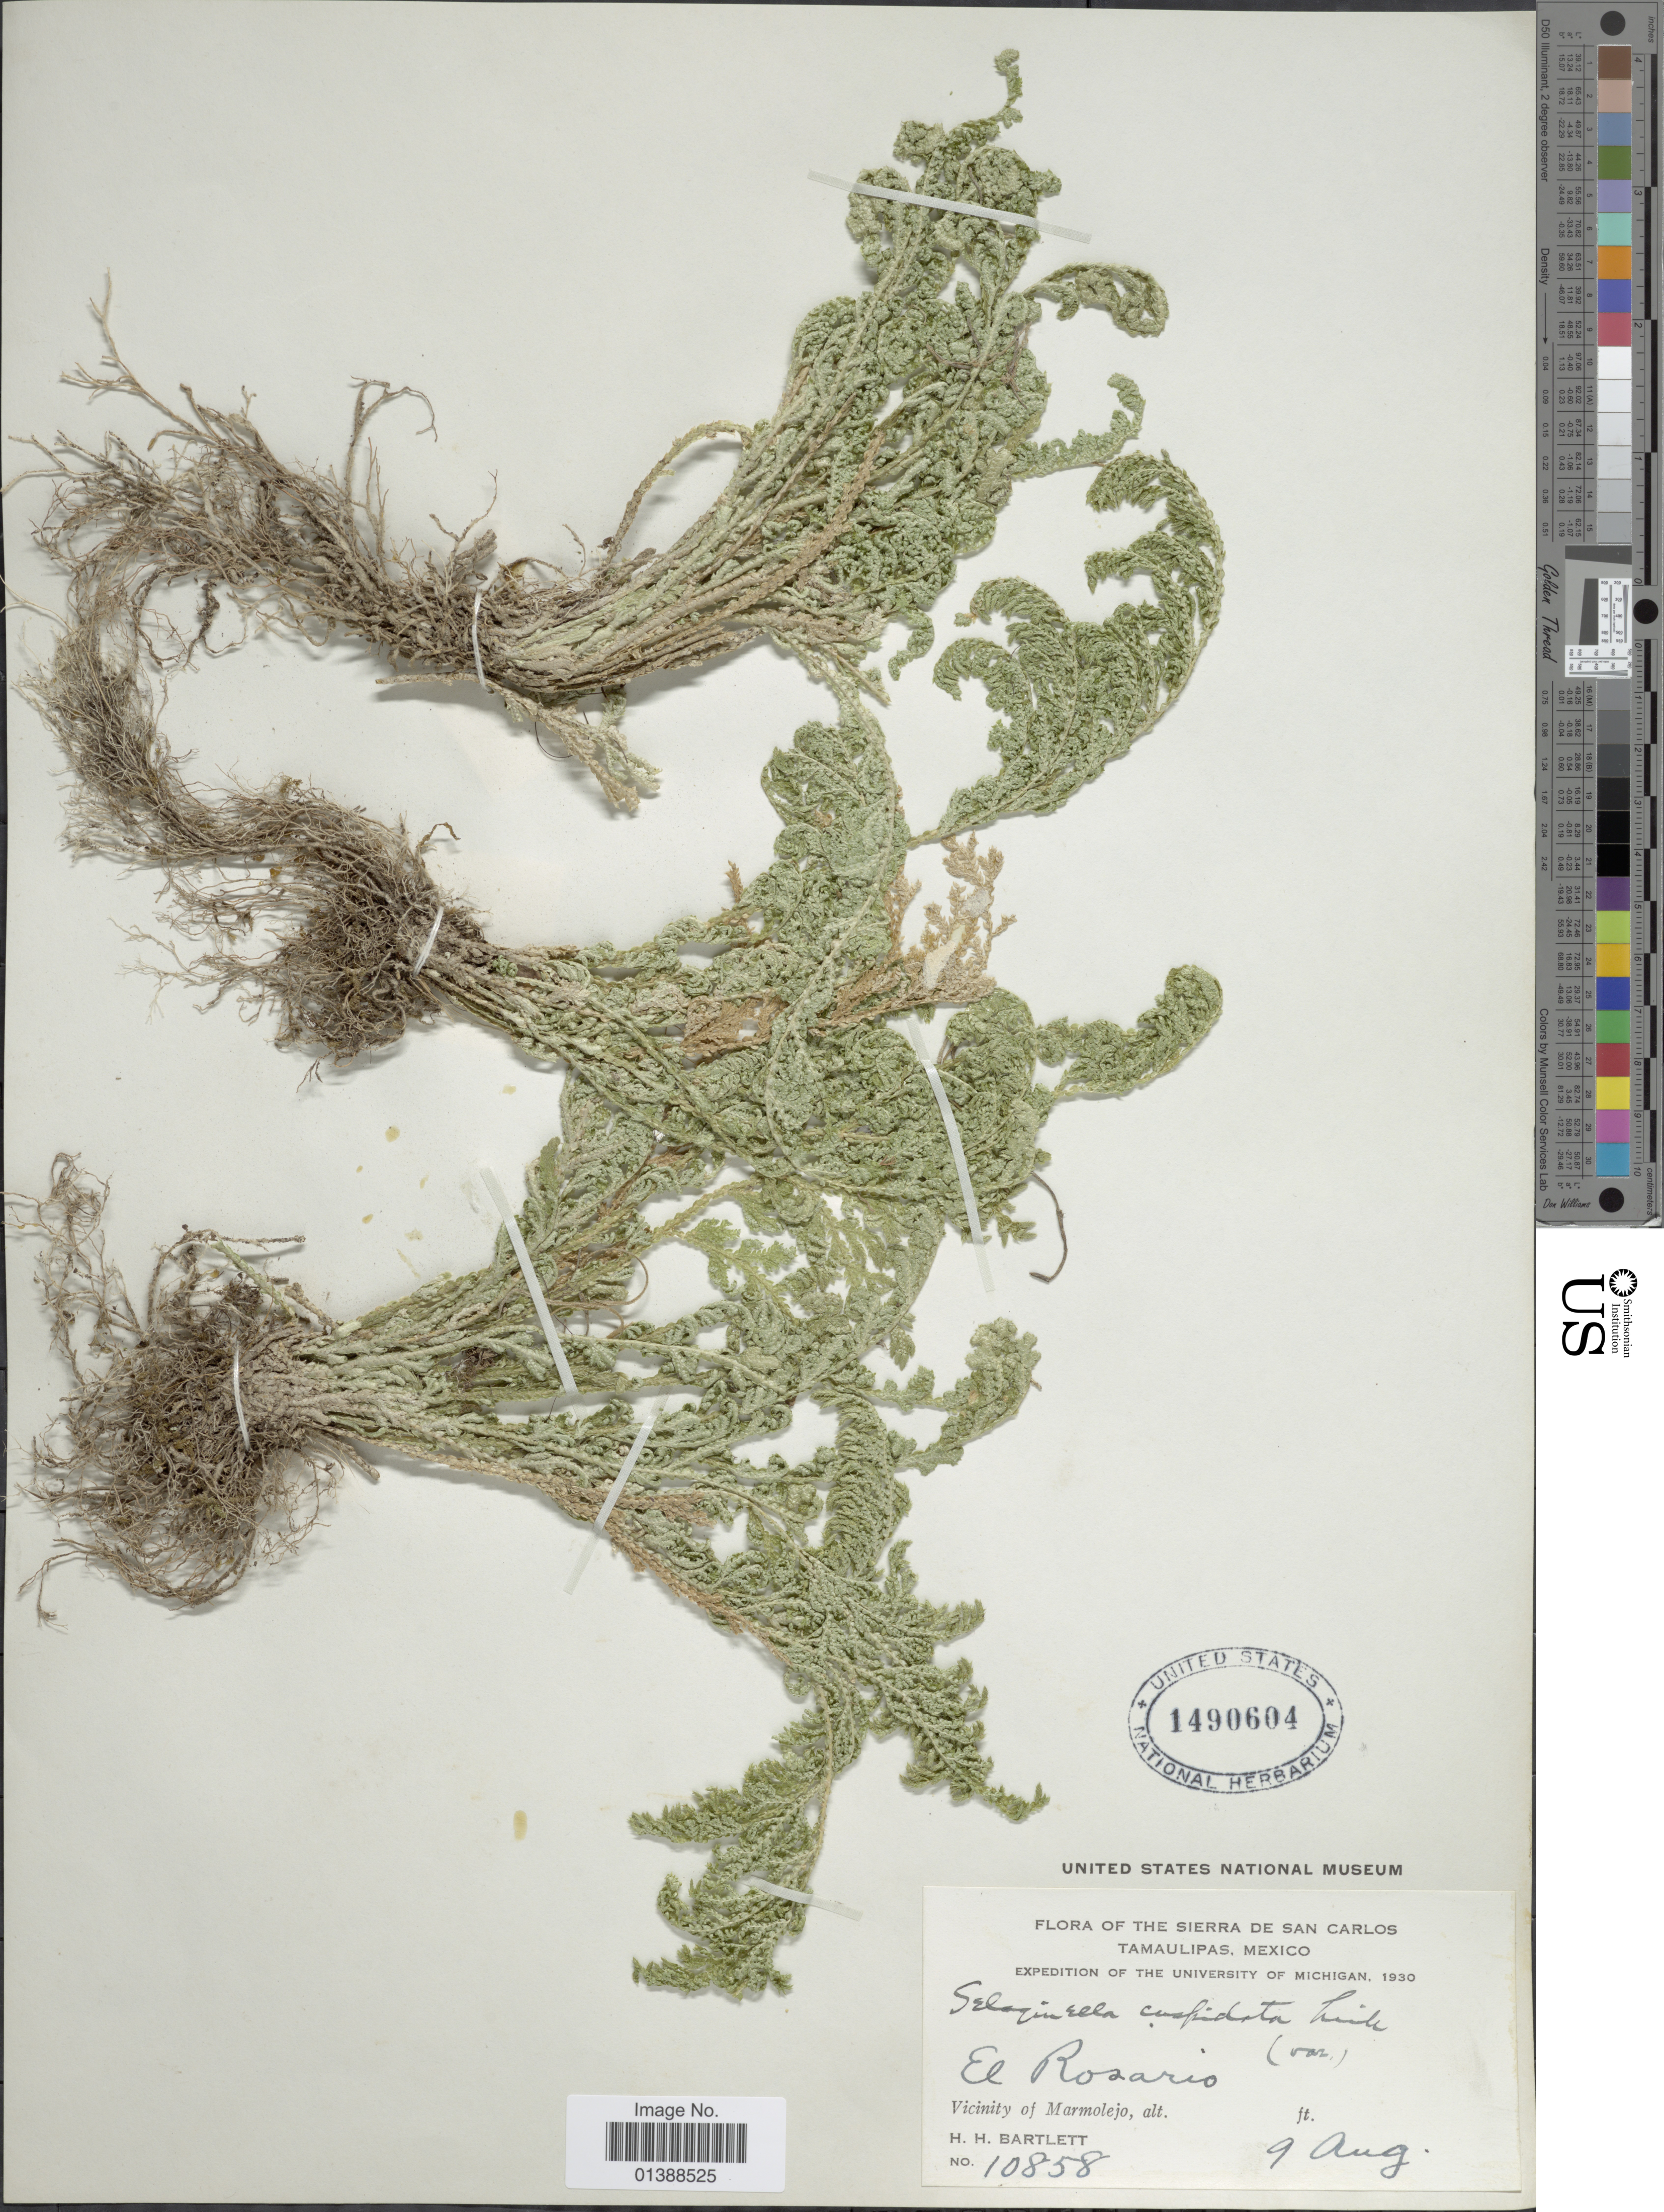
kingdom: Plantae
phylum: Tracheophyta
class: Lycopodiopsida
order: Selaginellales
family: Selaginellaceae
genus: Selaginella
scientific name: Selaginella pallescens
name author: (C. Presl) Spring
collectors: H. H. Bartlett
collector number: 10858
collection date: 1930-08-09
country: Mexico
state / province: Tamaulipas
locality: The Sierra de San Carlos, El rosario, Vicinity of Marmolejo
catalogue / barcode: US 1490604